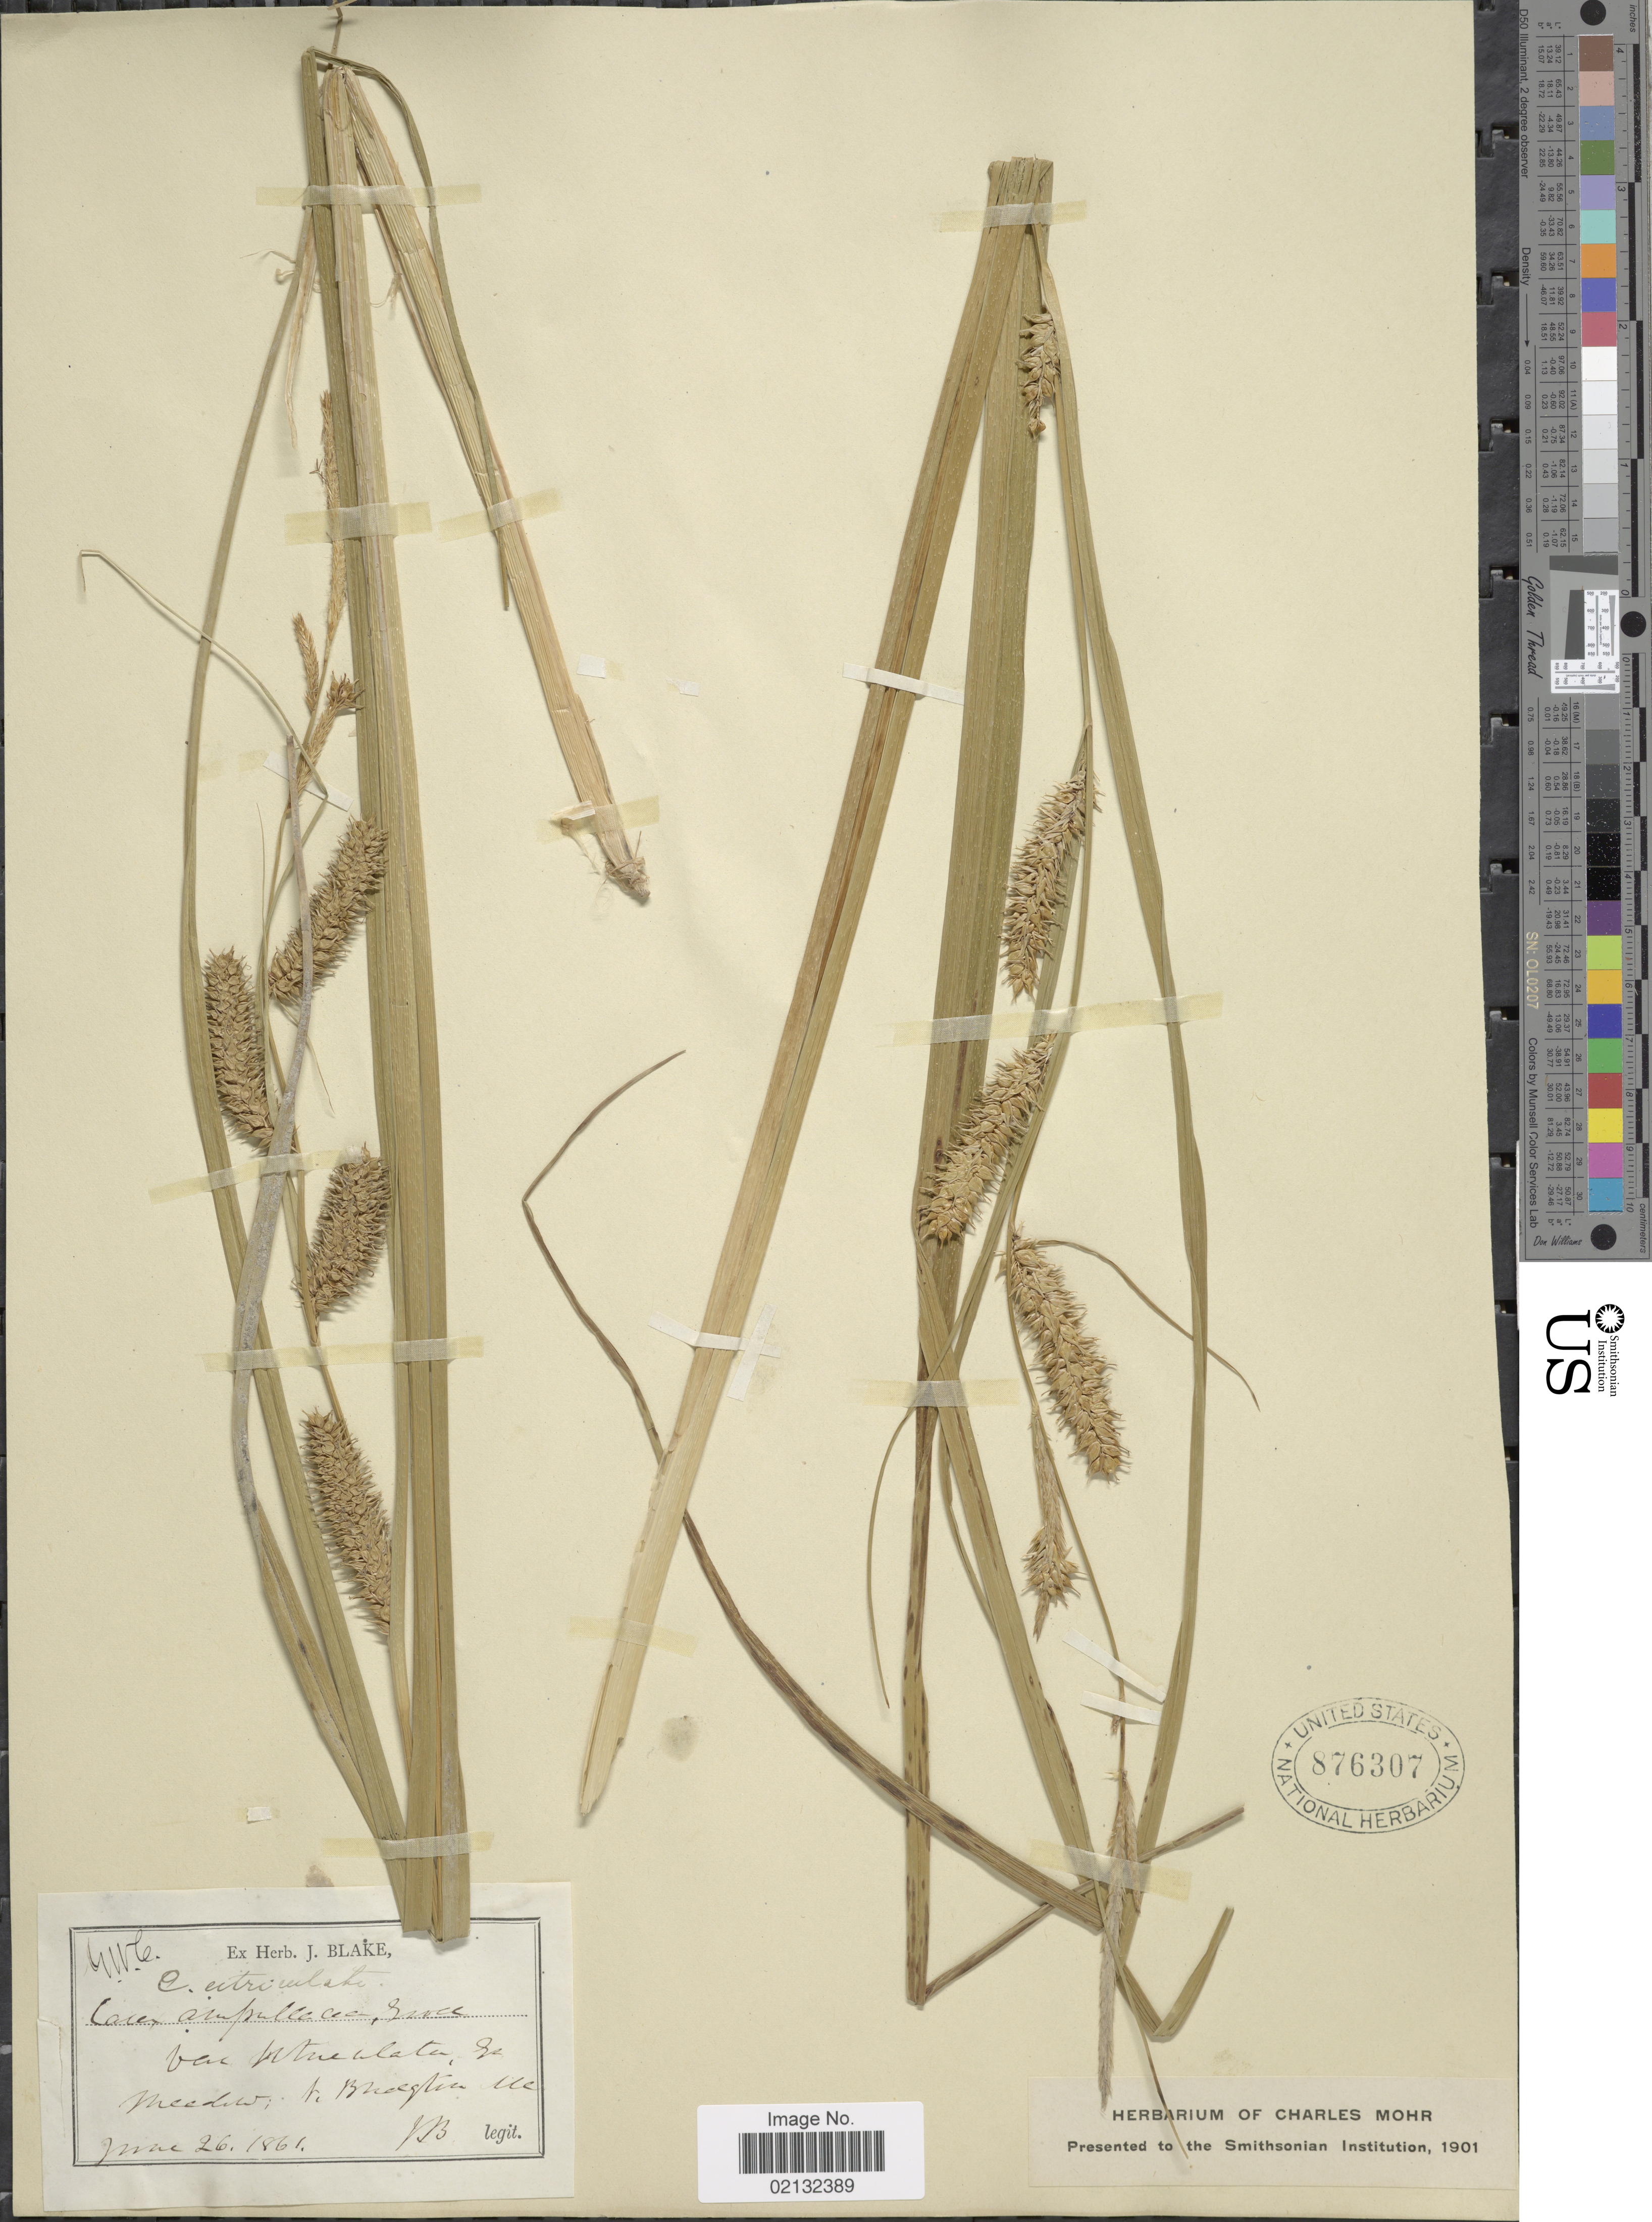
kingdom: Plantae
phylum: Tracheophyta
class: Liliopsida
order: Poales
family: Cyperaceae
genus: Carex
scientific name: Carex rostrata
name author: Stokes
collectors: J. Blake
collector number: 4116*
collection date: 1861-06-26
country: United States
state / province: Maine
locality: N. Bridgetown, meadow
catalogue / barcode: US 876307